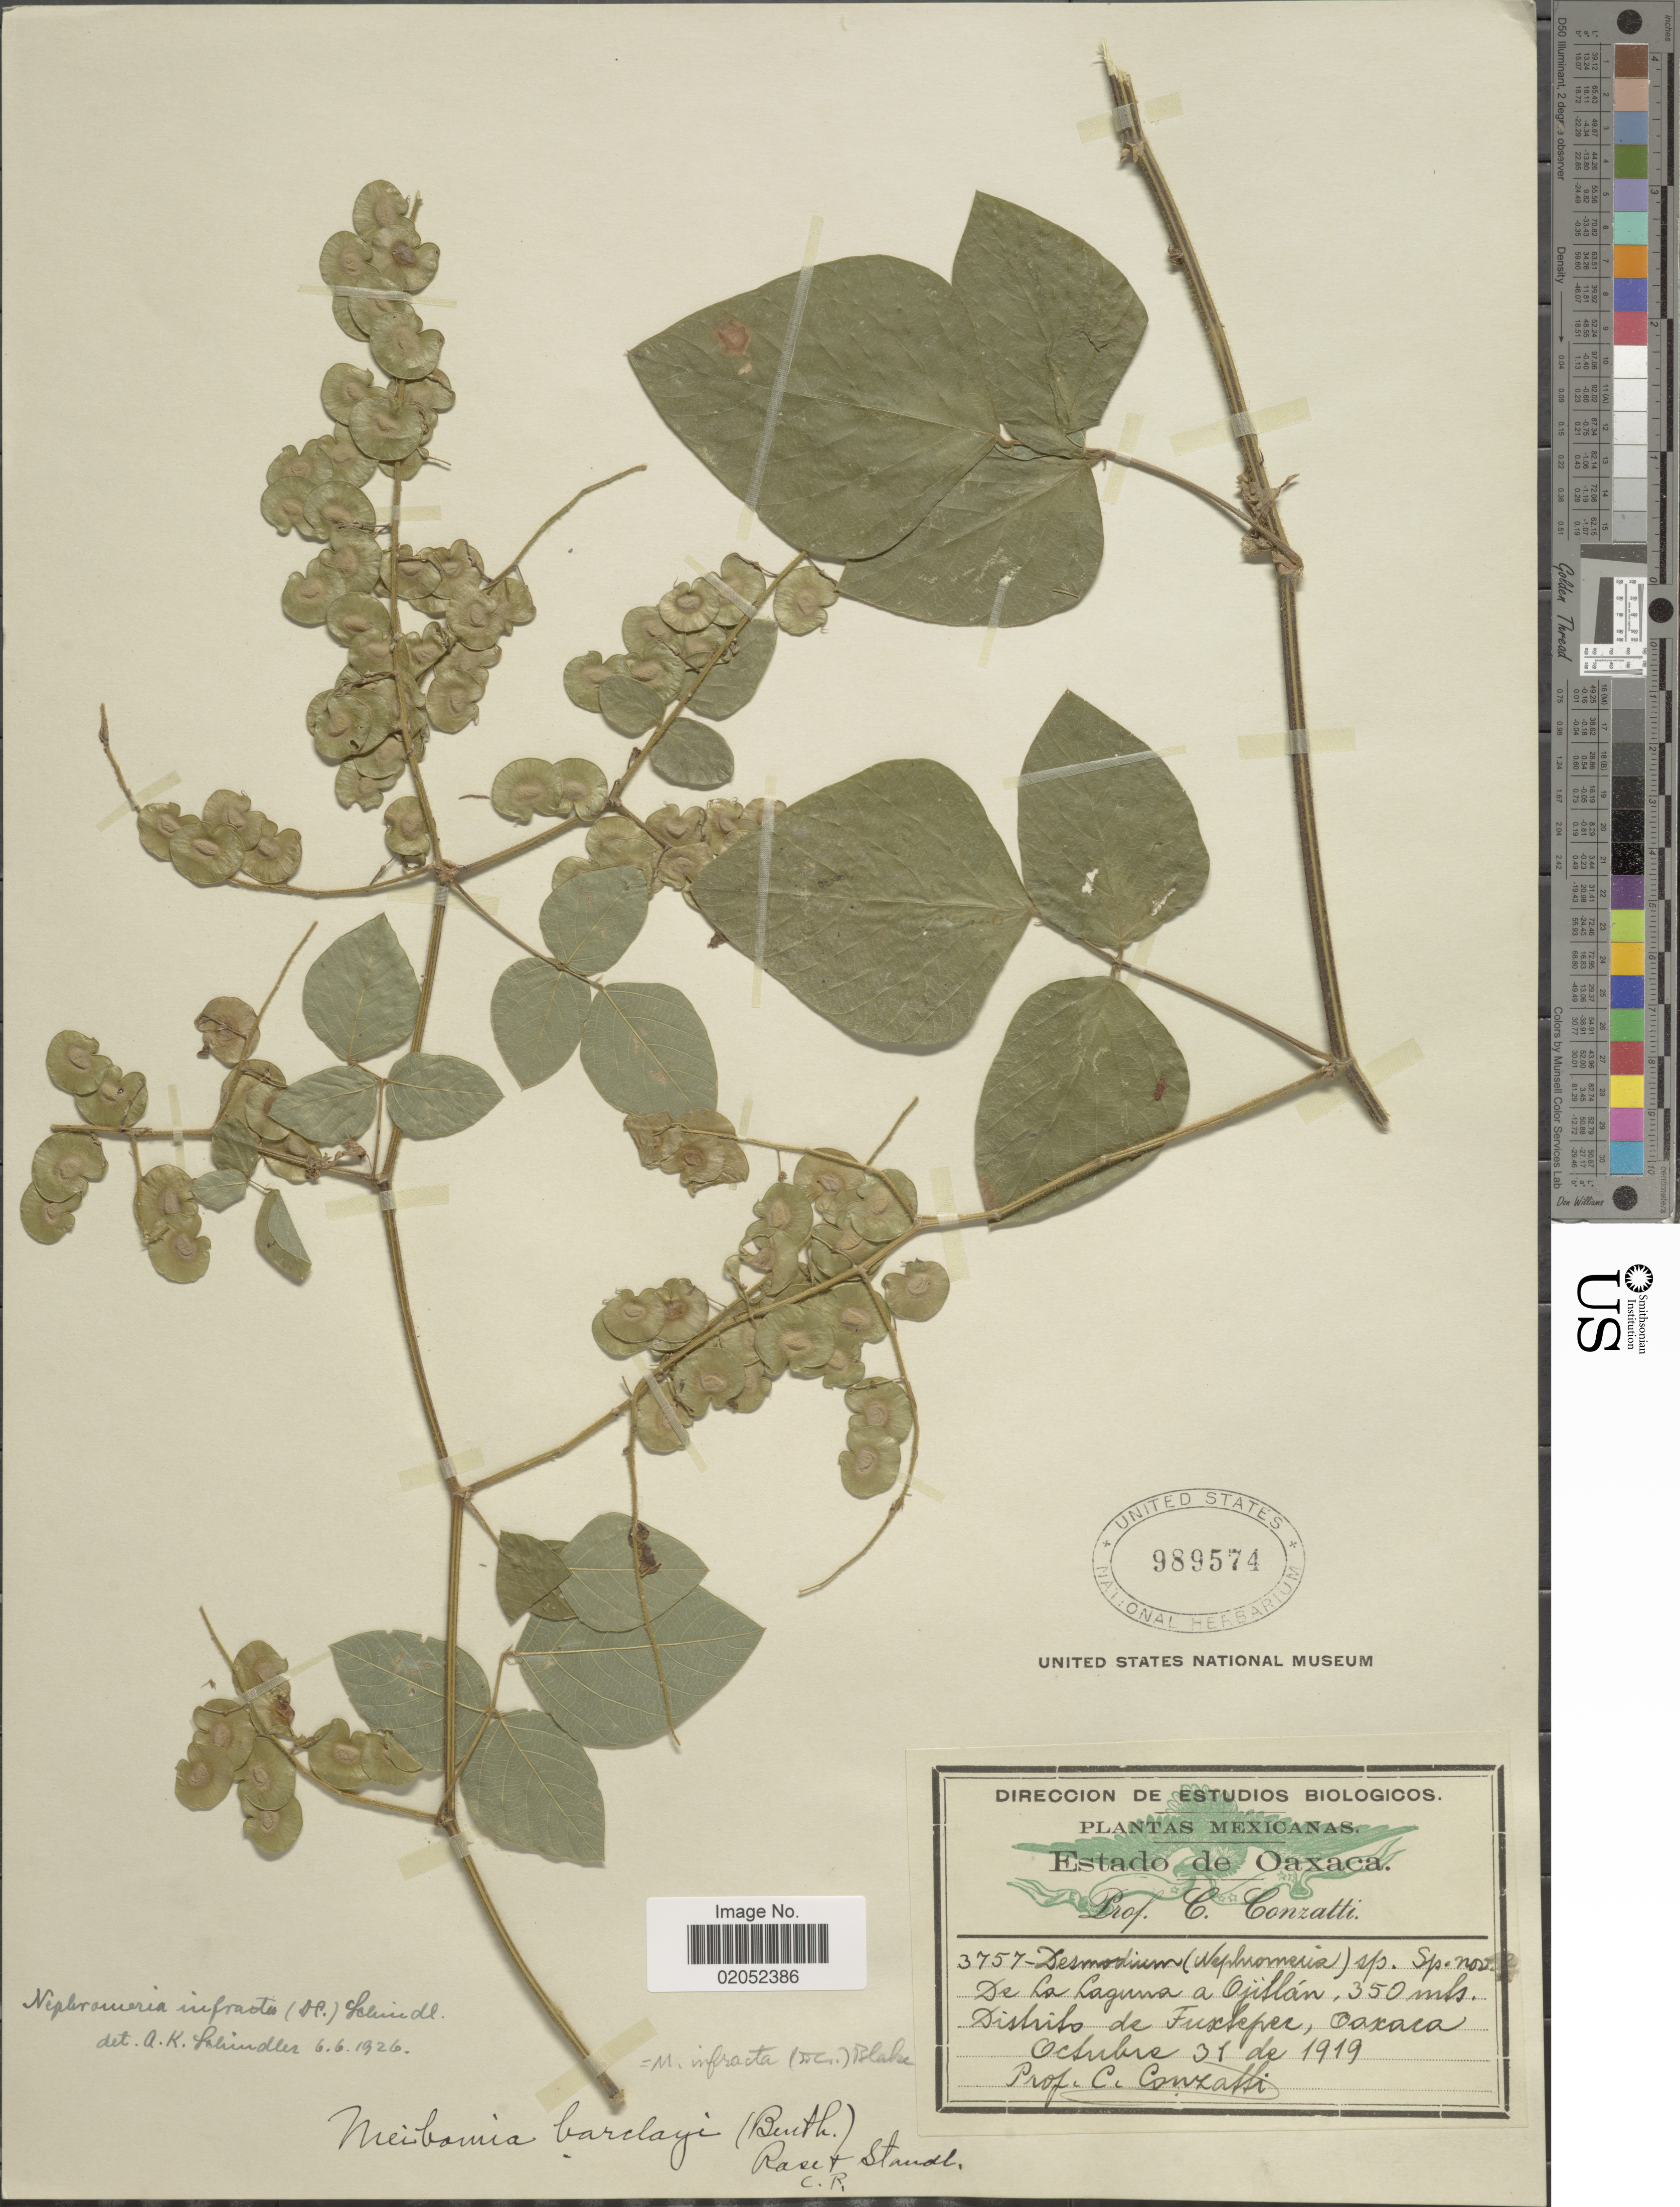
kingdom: Plantae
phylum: Tracheophyta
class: Magnoliopsida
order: Fabales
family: Fabaceae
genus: Desmodium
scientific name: Desmodium infractum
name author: DC.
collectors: C. Conzatti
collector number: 3757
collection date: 1919-10-31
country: Mexico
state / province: Oaxaca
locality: Estado de Oaxaca, De La Laguna a Ojillan. Distrito de Tuxtepec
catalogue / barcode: US 989574